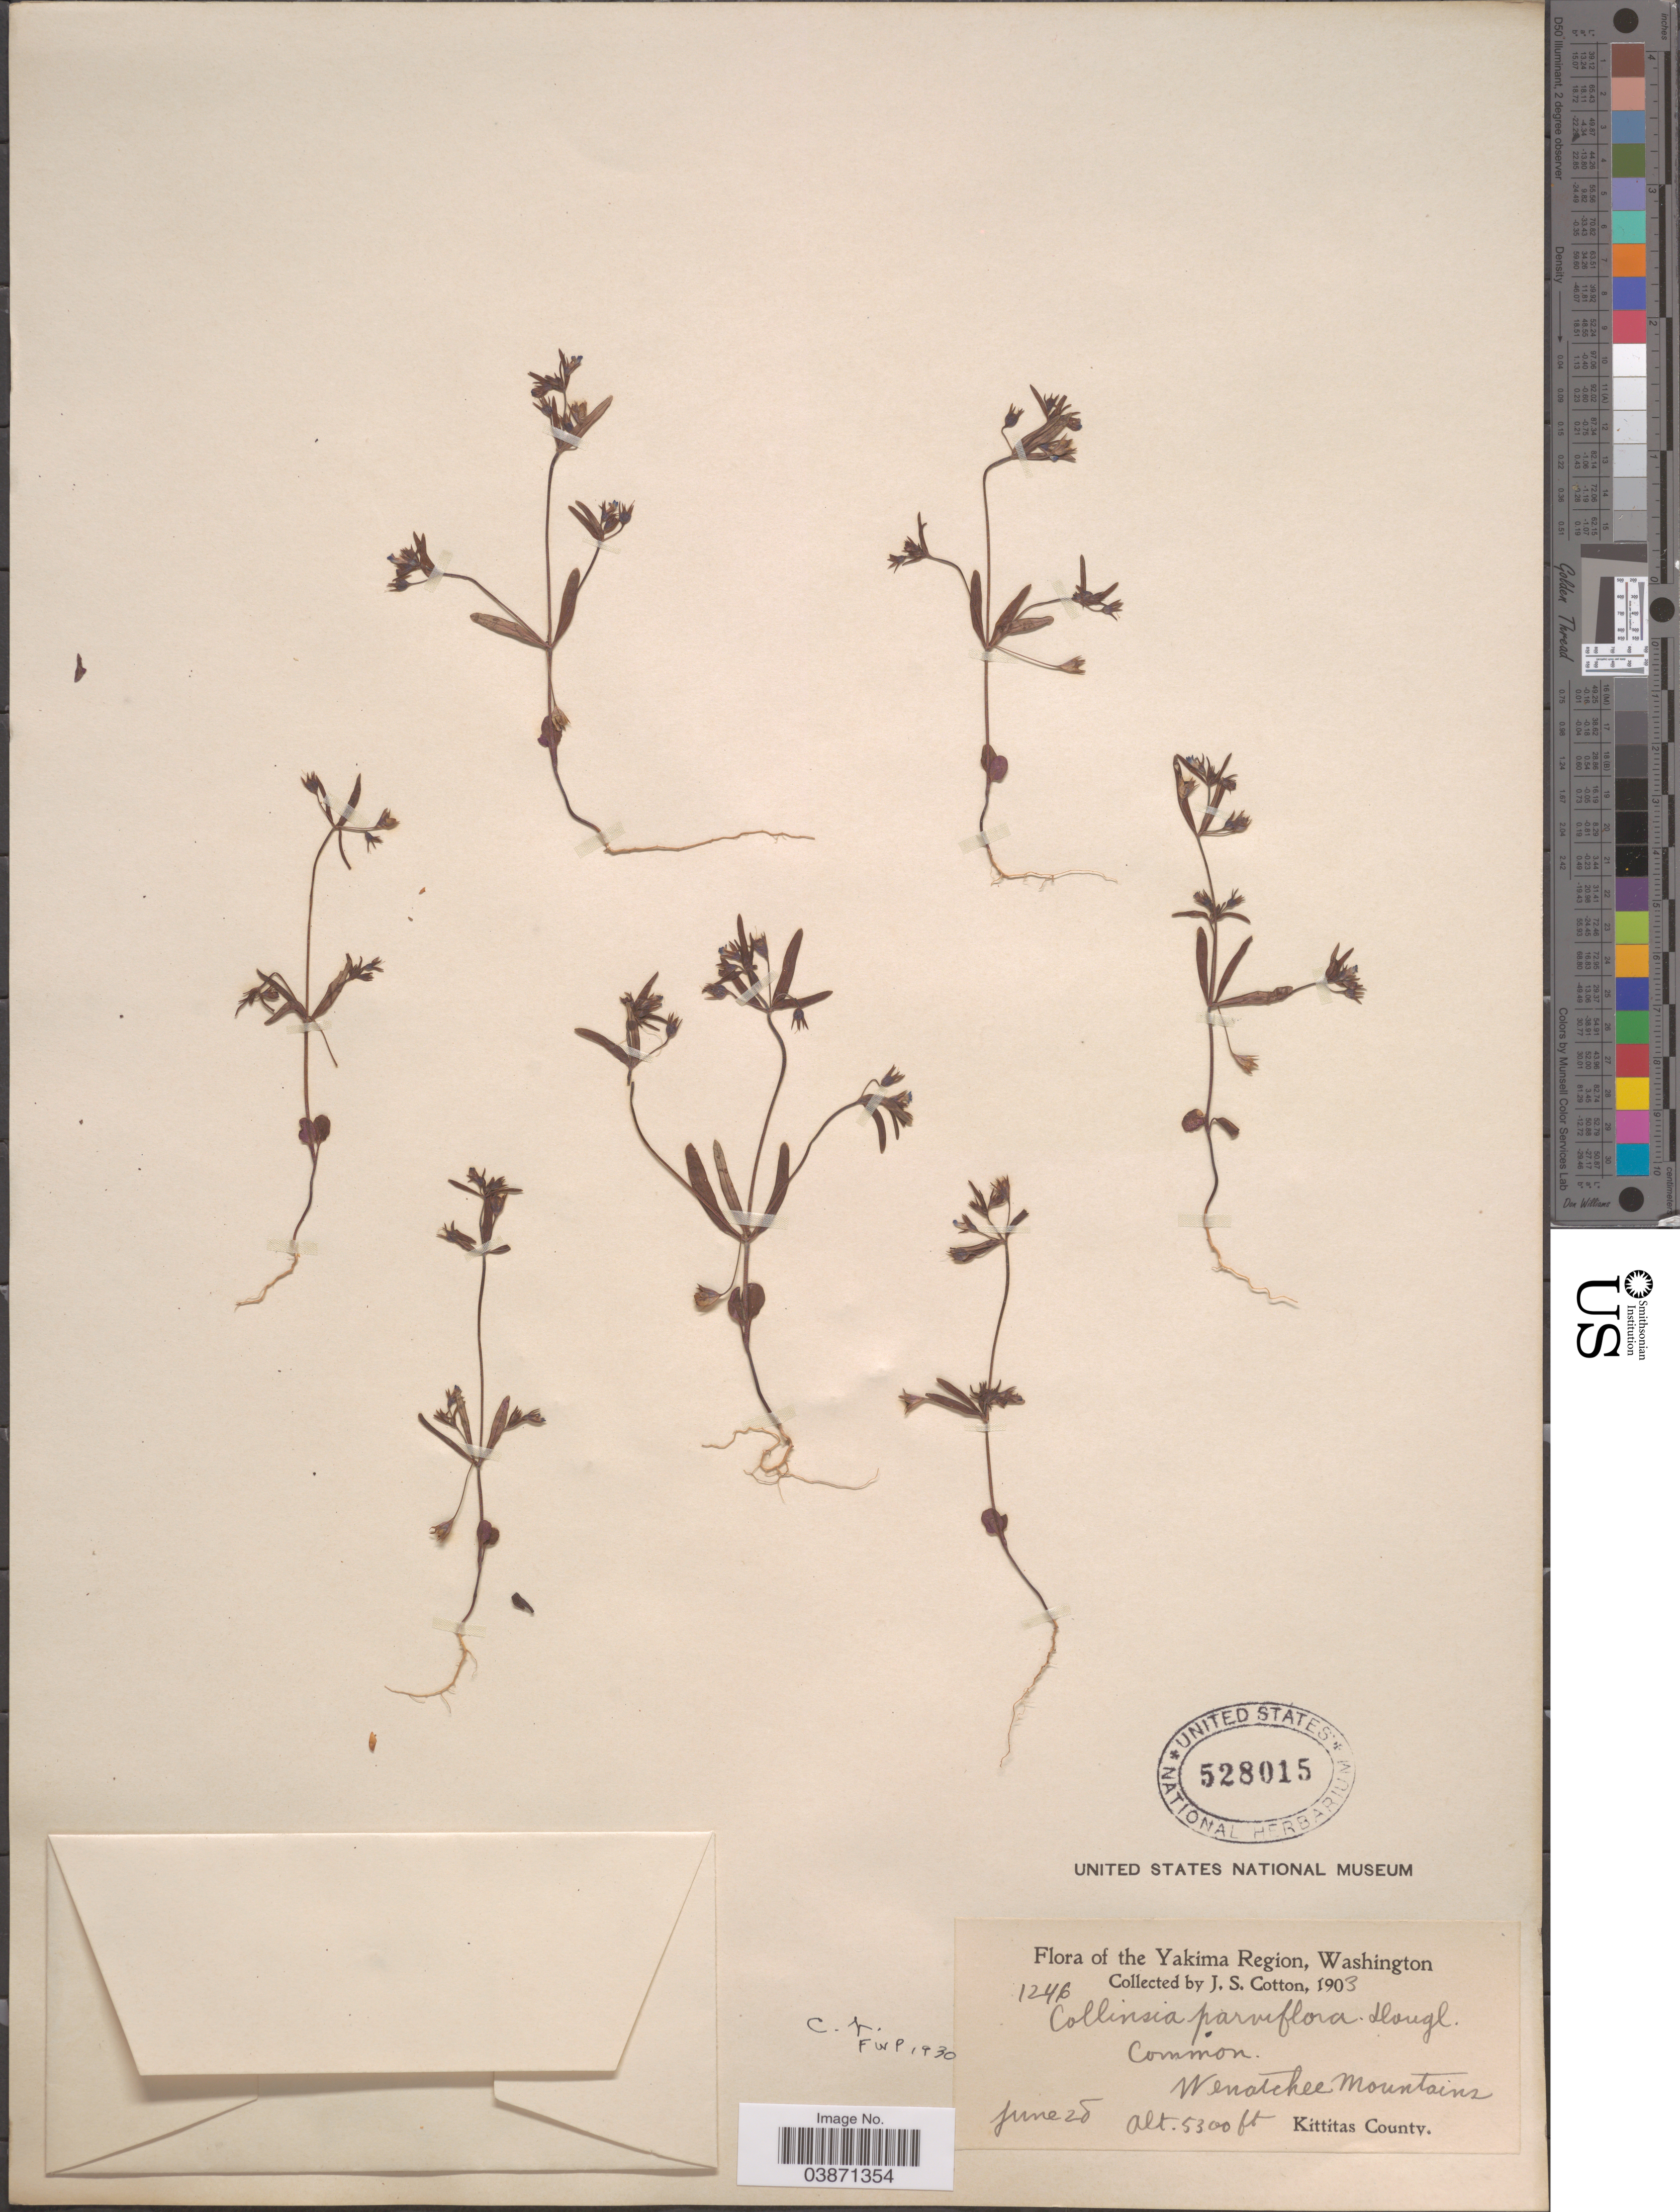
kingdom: Plantae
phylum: Tracheophyta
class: Magnoliopsida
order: Lamiales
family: Plantaginaceae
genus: Collinsia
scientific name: Collinsia parviflora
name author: Douglas ex Lindl.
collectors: J. S. Cotton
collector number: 1246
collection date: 1903-06-28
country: United States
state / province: Washington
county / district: Yakima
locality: The Yakima Region. Wenatchee Mountains.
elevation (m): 1615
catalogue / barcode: US 528015